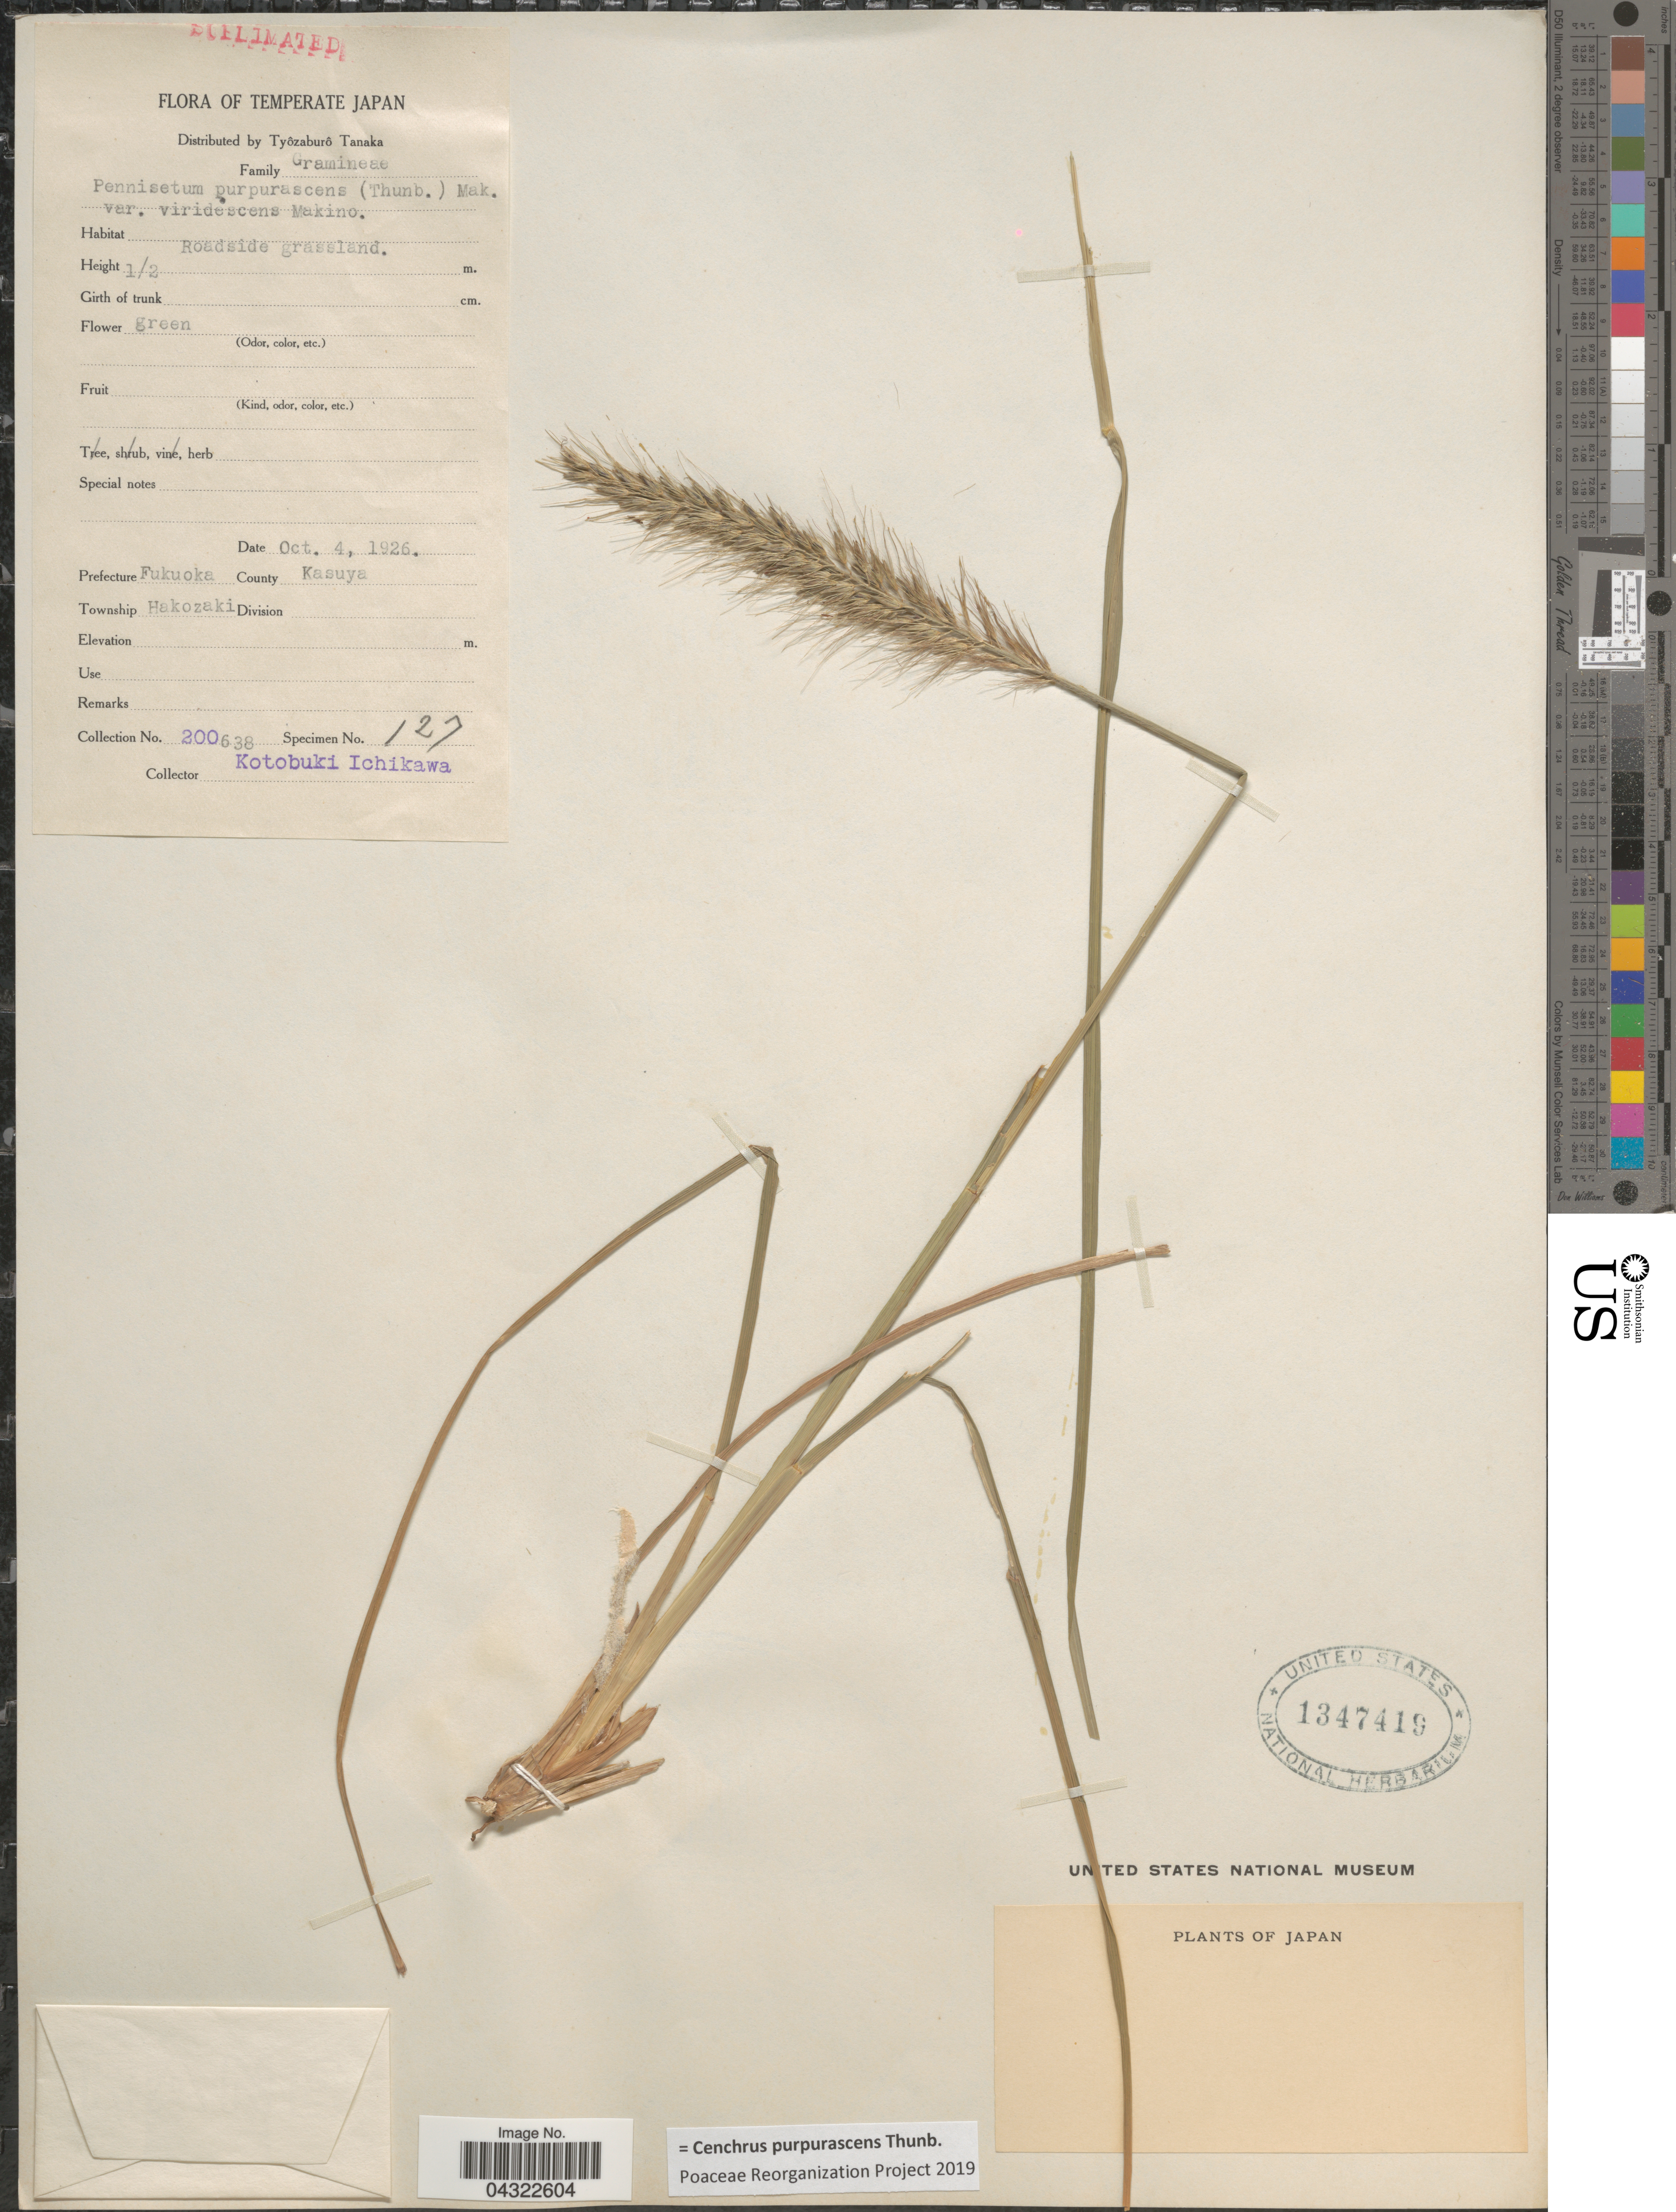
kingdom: Plantae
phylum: Tracheophyta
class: Liliopsida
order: Poales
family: Poaceae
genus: Cenchrus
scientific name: Cenchrus purpurascens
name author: Thunb.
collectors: K. Ichikawa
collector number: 200/638/127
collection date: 1926-10-04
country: Japan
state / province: Hukuoka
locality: Temperate Japan. Roadside grassland. Orefecture Fukuoka. County Kasuya. Township Hakozaki.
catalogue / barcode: US 1347419